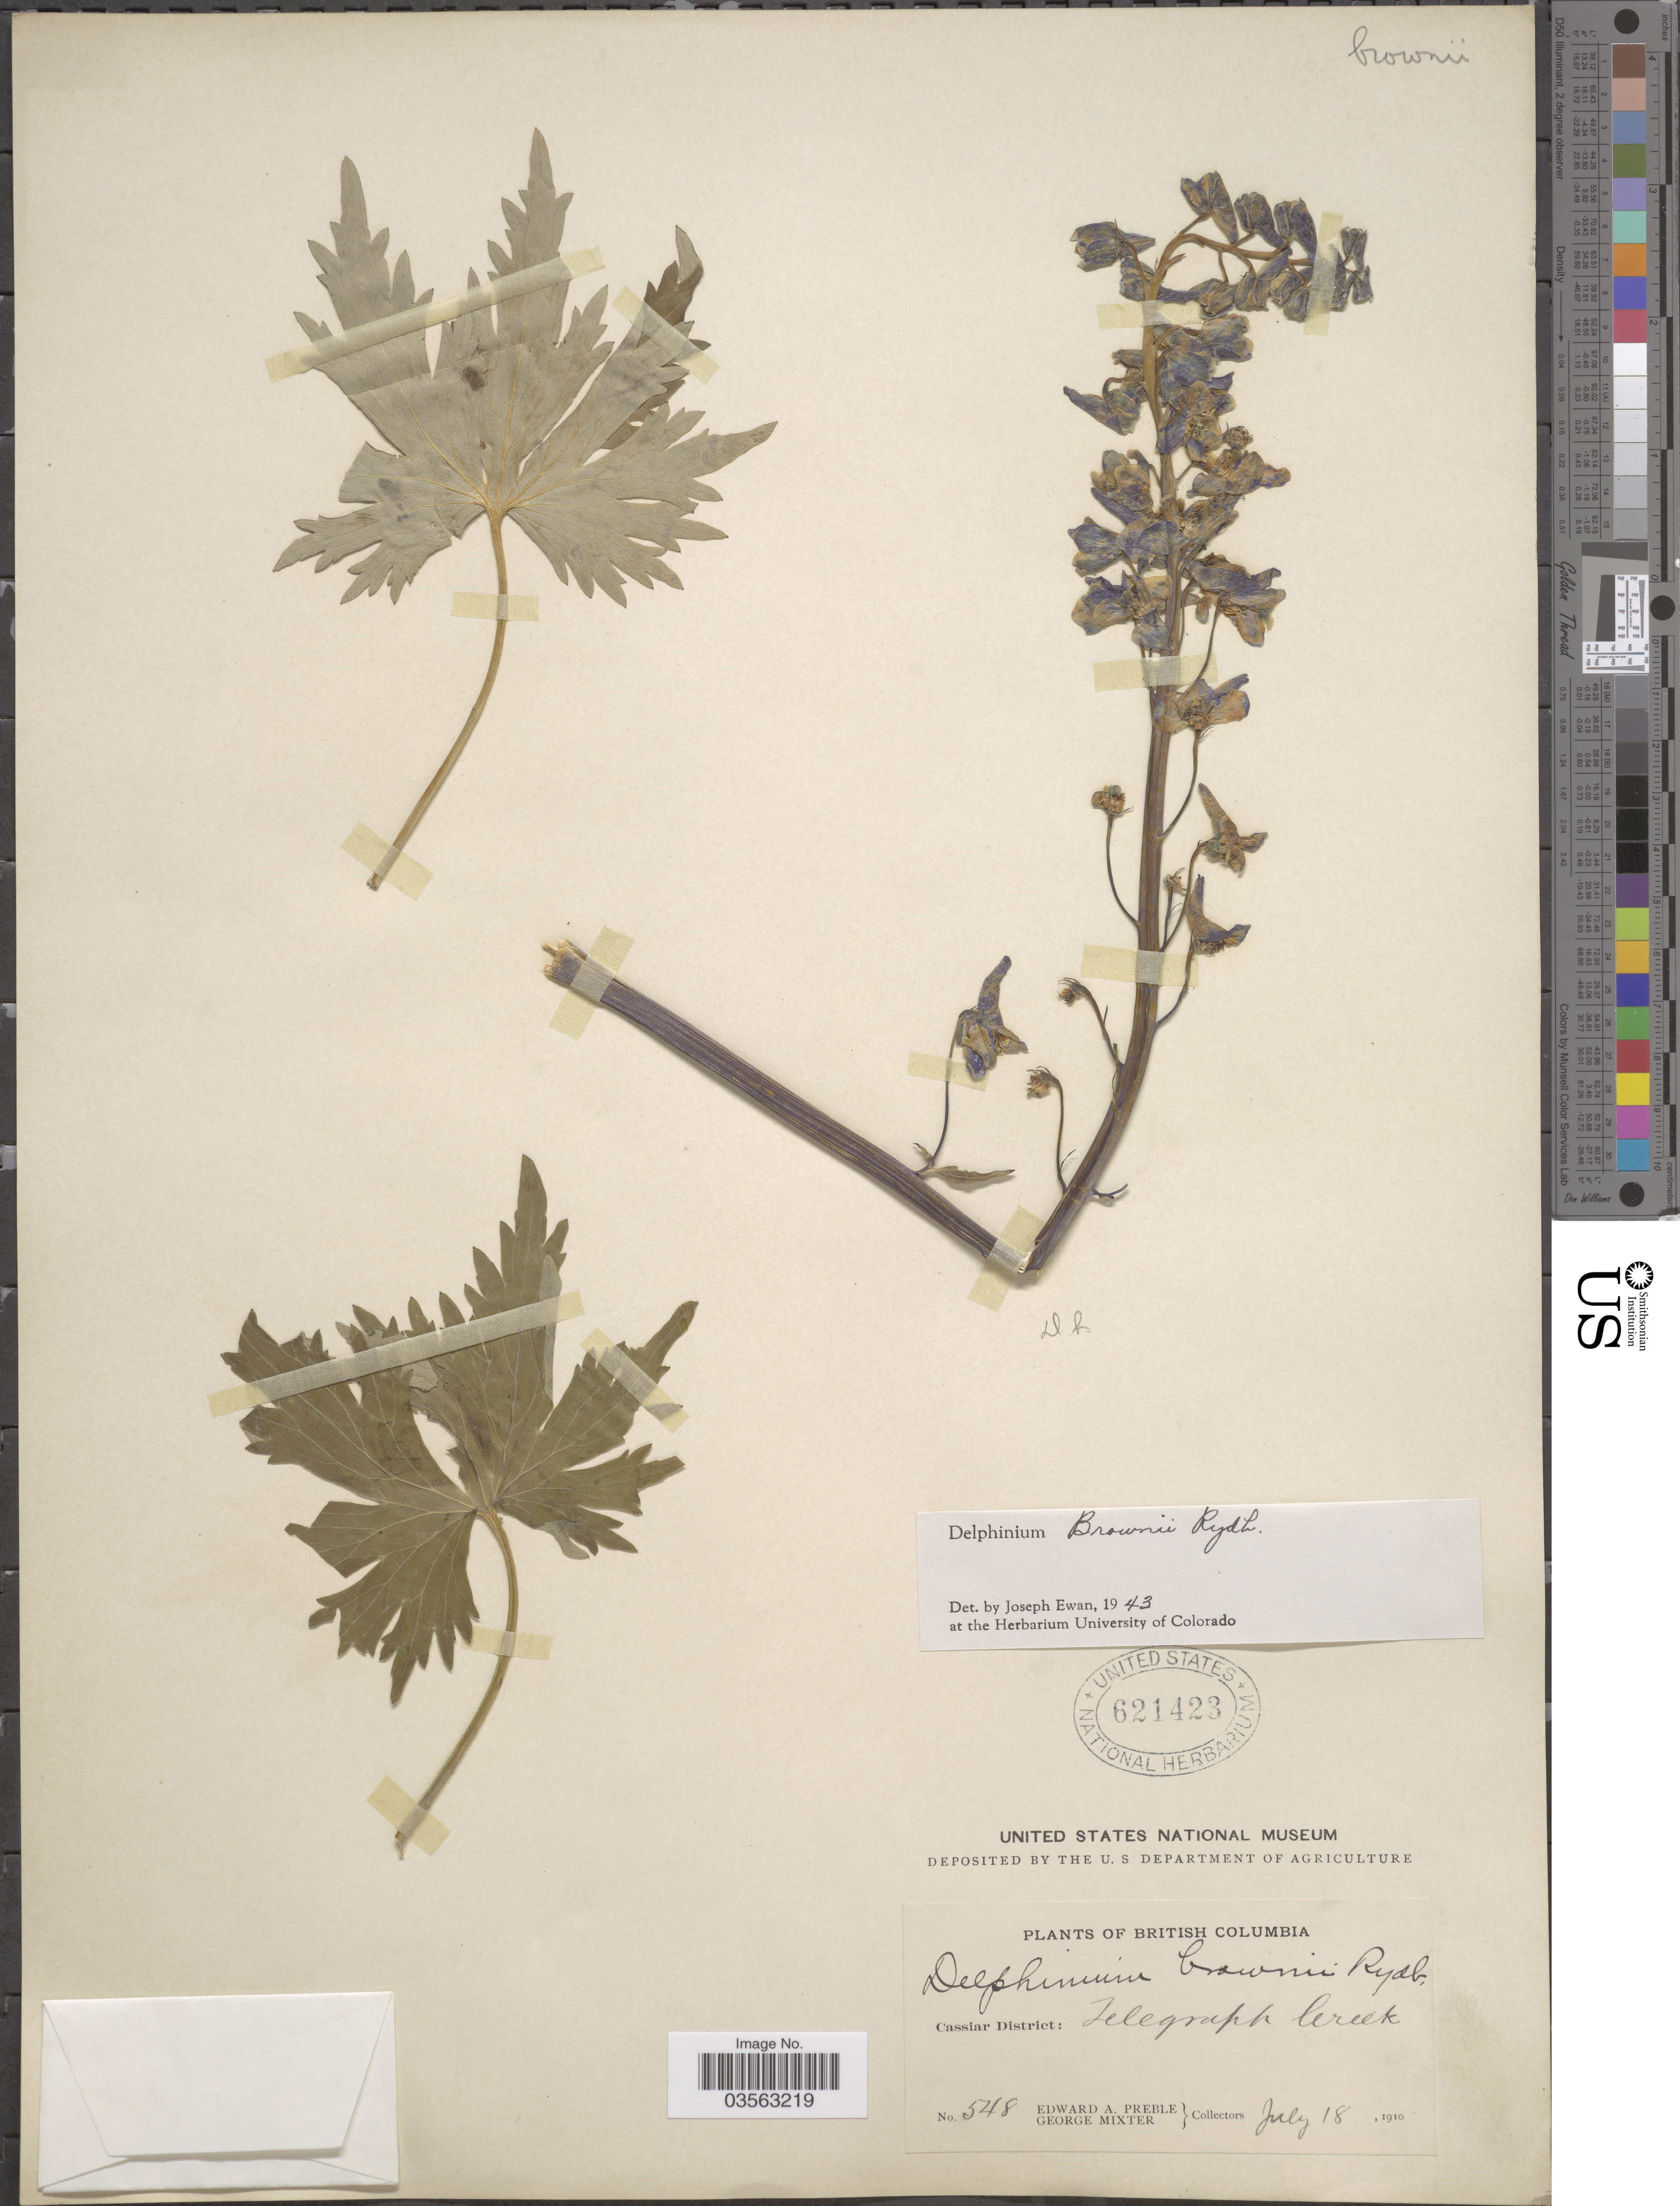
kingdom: Plantae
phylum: Tracheophyta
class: Magnoliopsida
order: Ranunculales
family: Ranunculaceae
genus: Delphinium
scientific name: Delphinium glaucum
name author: S. Watson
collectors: E. Preble & G. Mixter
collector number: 548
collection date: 1910-07-18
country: Canada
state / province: British Columbia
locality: Cassiar District: Telegraph Creek.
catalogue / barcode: US 621423